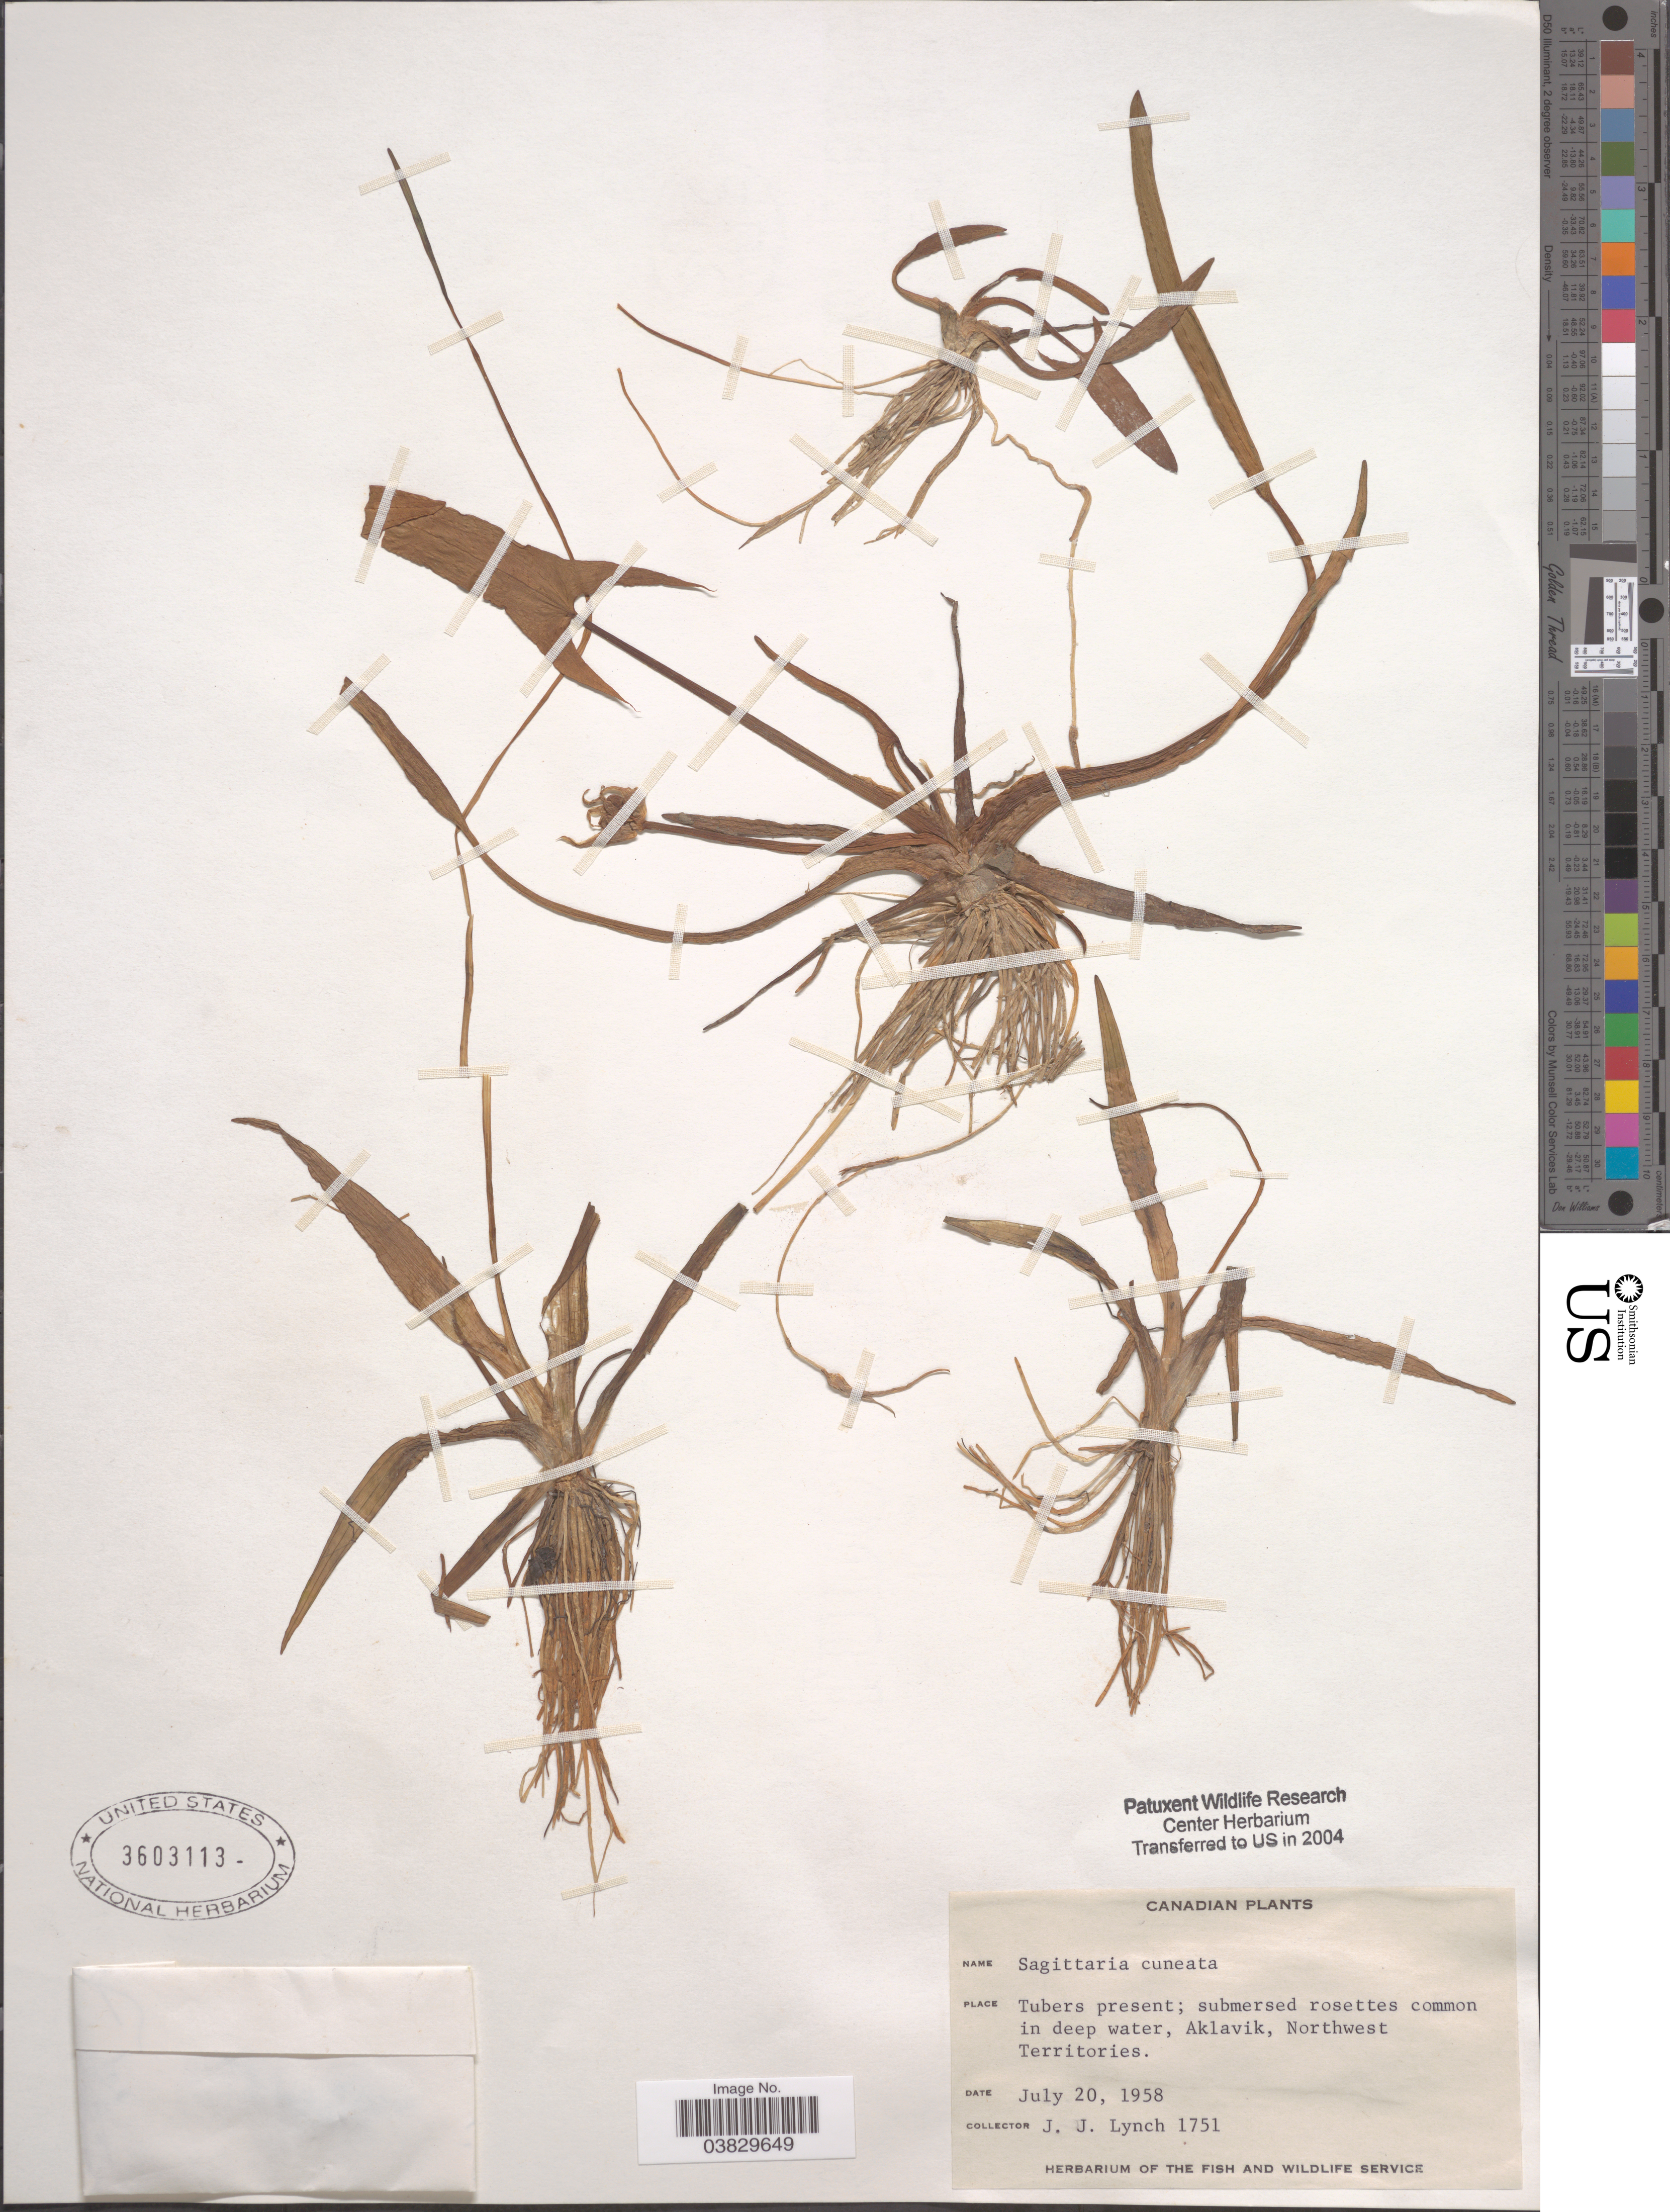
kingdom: Plantae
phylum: Tracheophyta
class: Liliopsida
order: Alismatales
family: Alismataceae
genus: Sagittaria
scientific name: Sagittaria cuneata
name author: E. Sheld.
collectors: J. Lynch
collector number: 1751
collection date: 1958-07-20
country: Canada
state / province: Northwest Territories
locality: Aklavik.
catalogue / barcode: US 3603113